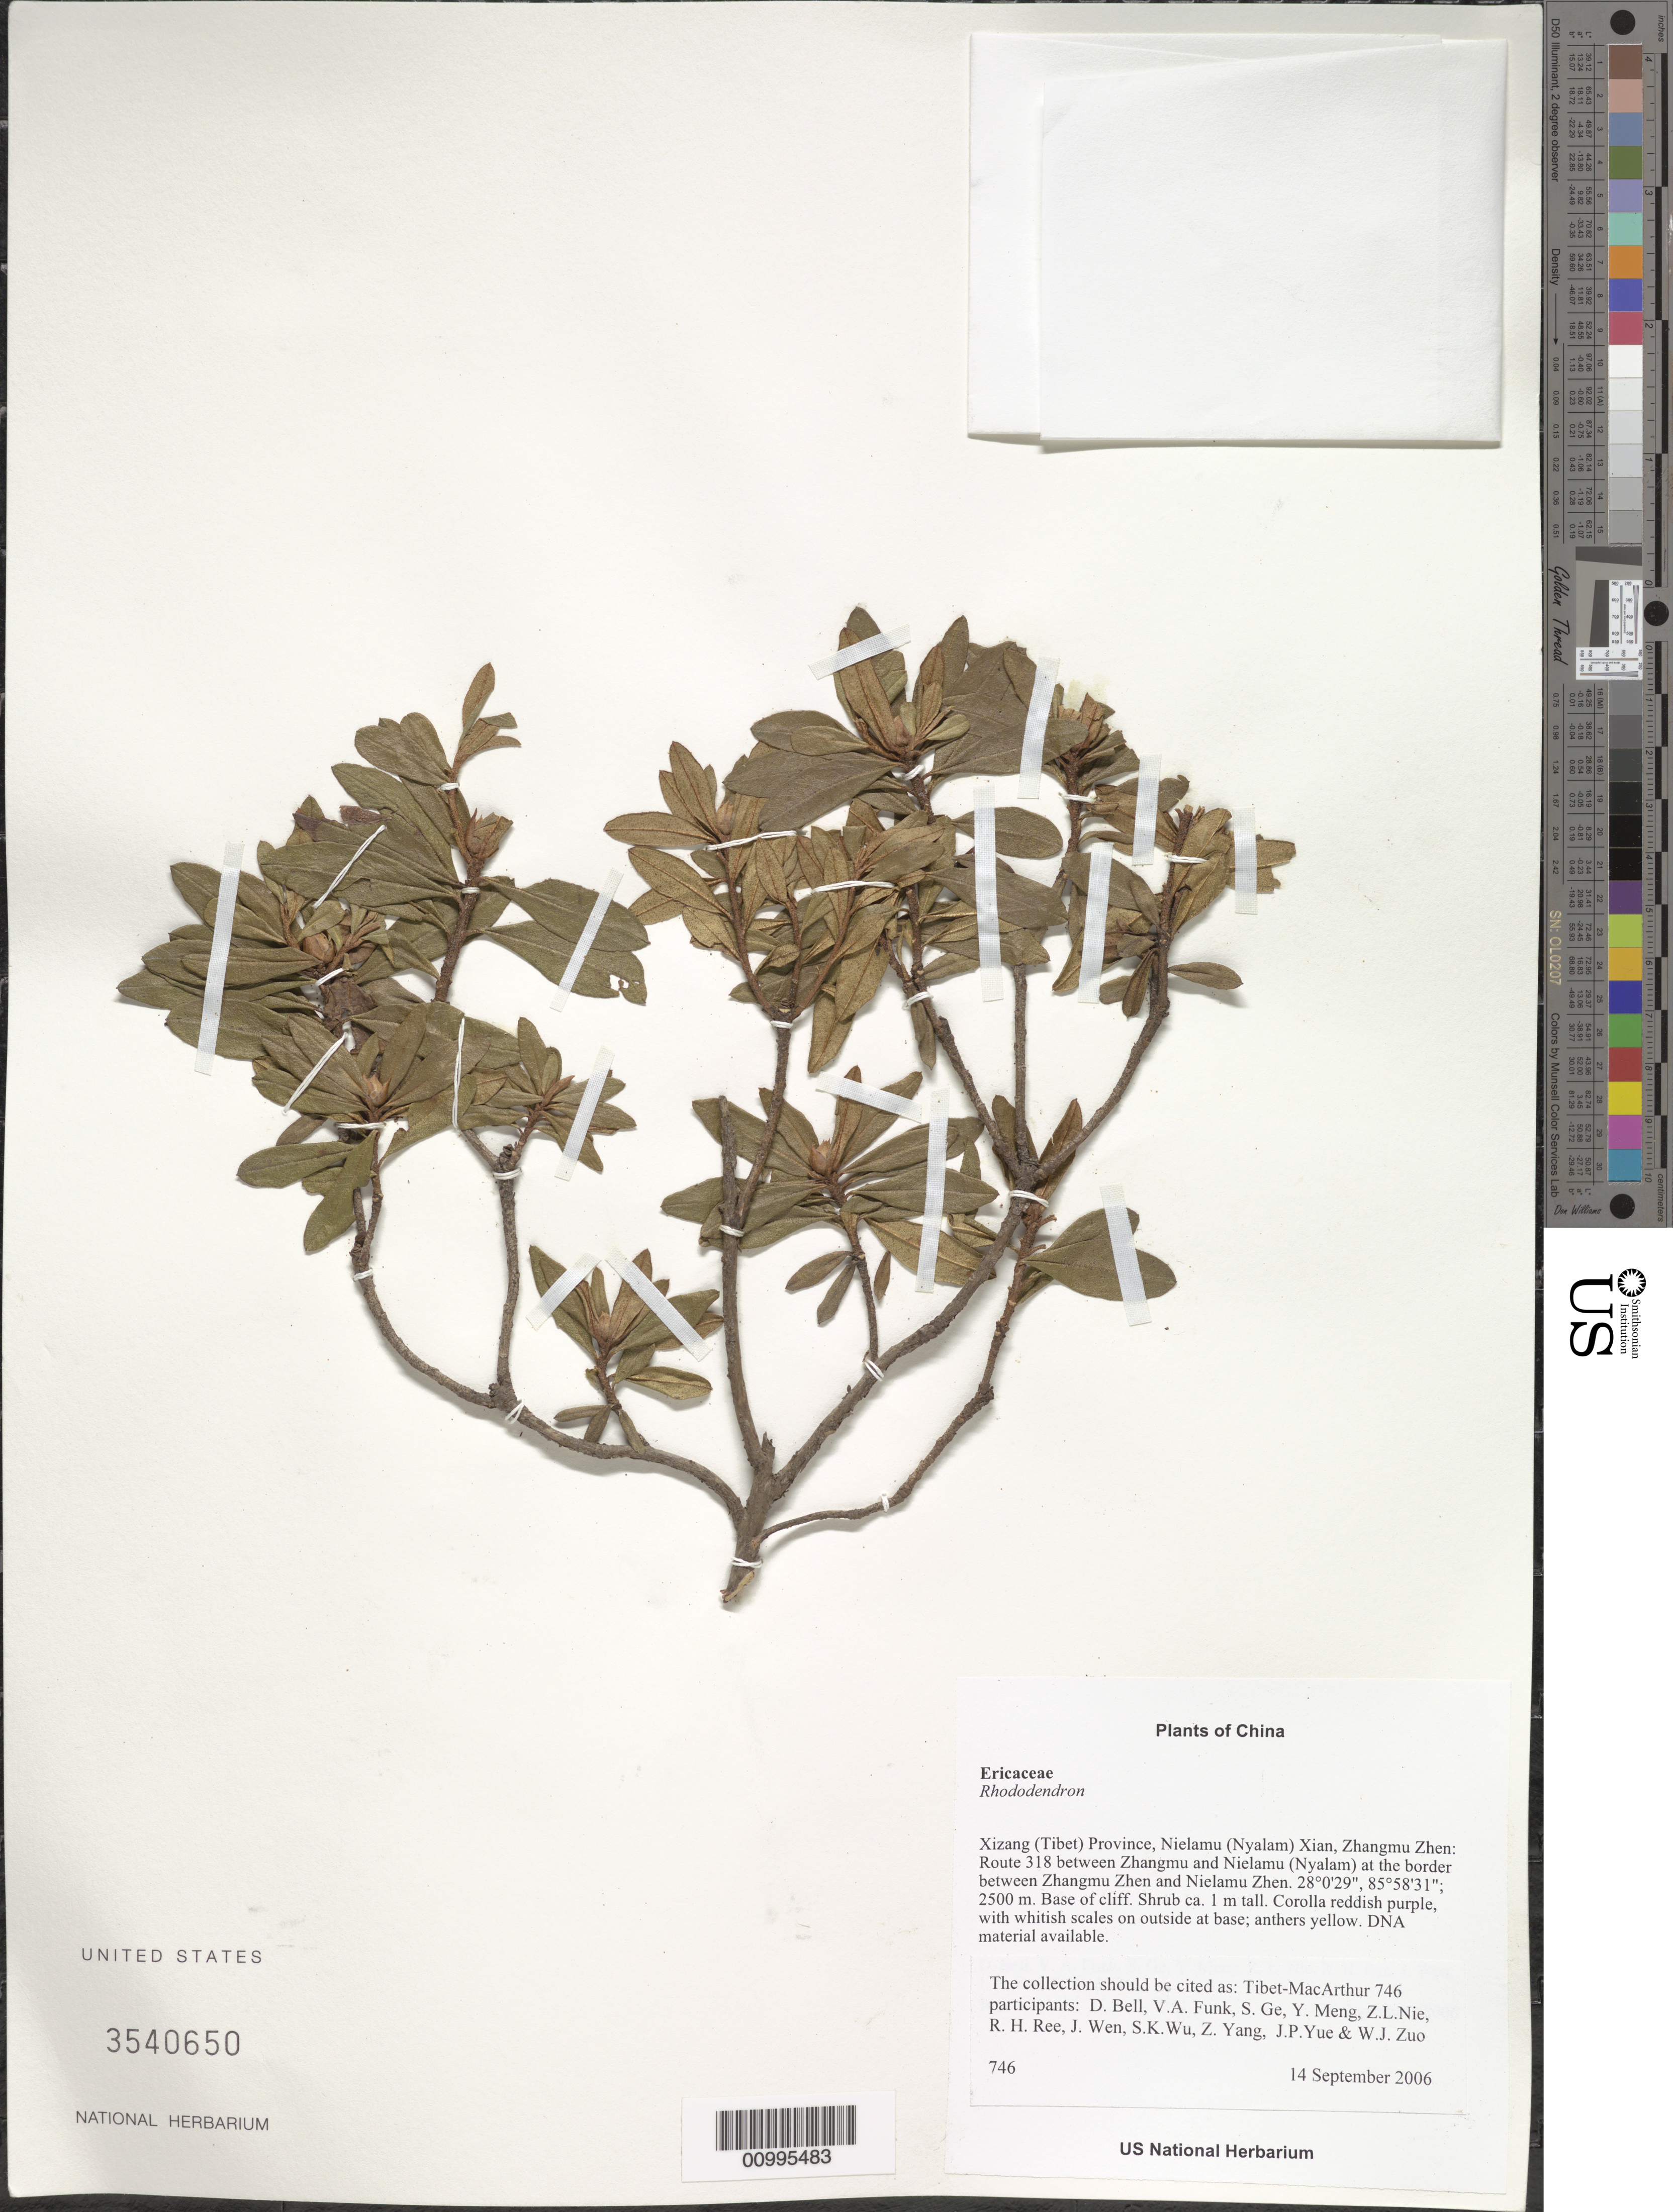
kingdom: Plantae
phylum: Tracheophyta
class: Magnoliopsida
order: Ericales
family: Ericaceae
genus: Rhododendron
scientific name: Rhododendron sp.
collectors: Tibet-MacArthur, D. A. Bell, V. Funk, S. Ge, Y. Meng, Z. Nie, R. Ree, J. Wen, J. Yue & W. Zuo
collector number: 746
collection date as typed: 14 Sep 2006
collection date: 2006-09-14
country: China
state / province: Xizang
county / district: Nielamu (Nyalam) Xian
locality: Nielamu Zhen. Route 318 between Zhangmu and Nielamu (Nyalam) at the border between Zhangmu Zhen and Nielamu Zhen.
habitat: Base of wet cliff, steep rocky slopes with Alnus semicordata, and disturbed roadside. Base of cliff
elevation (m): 2500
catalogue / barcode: US 3540650